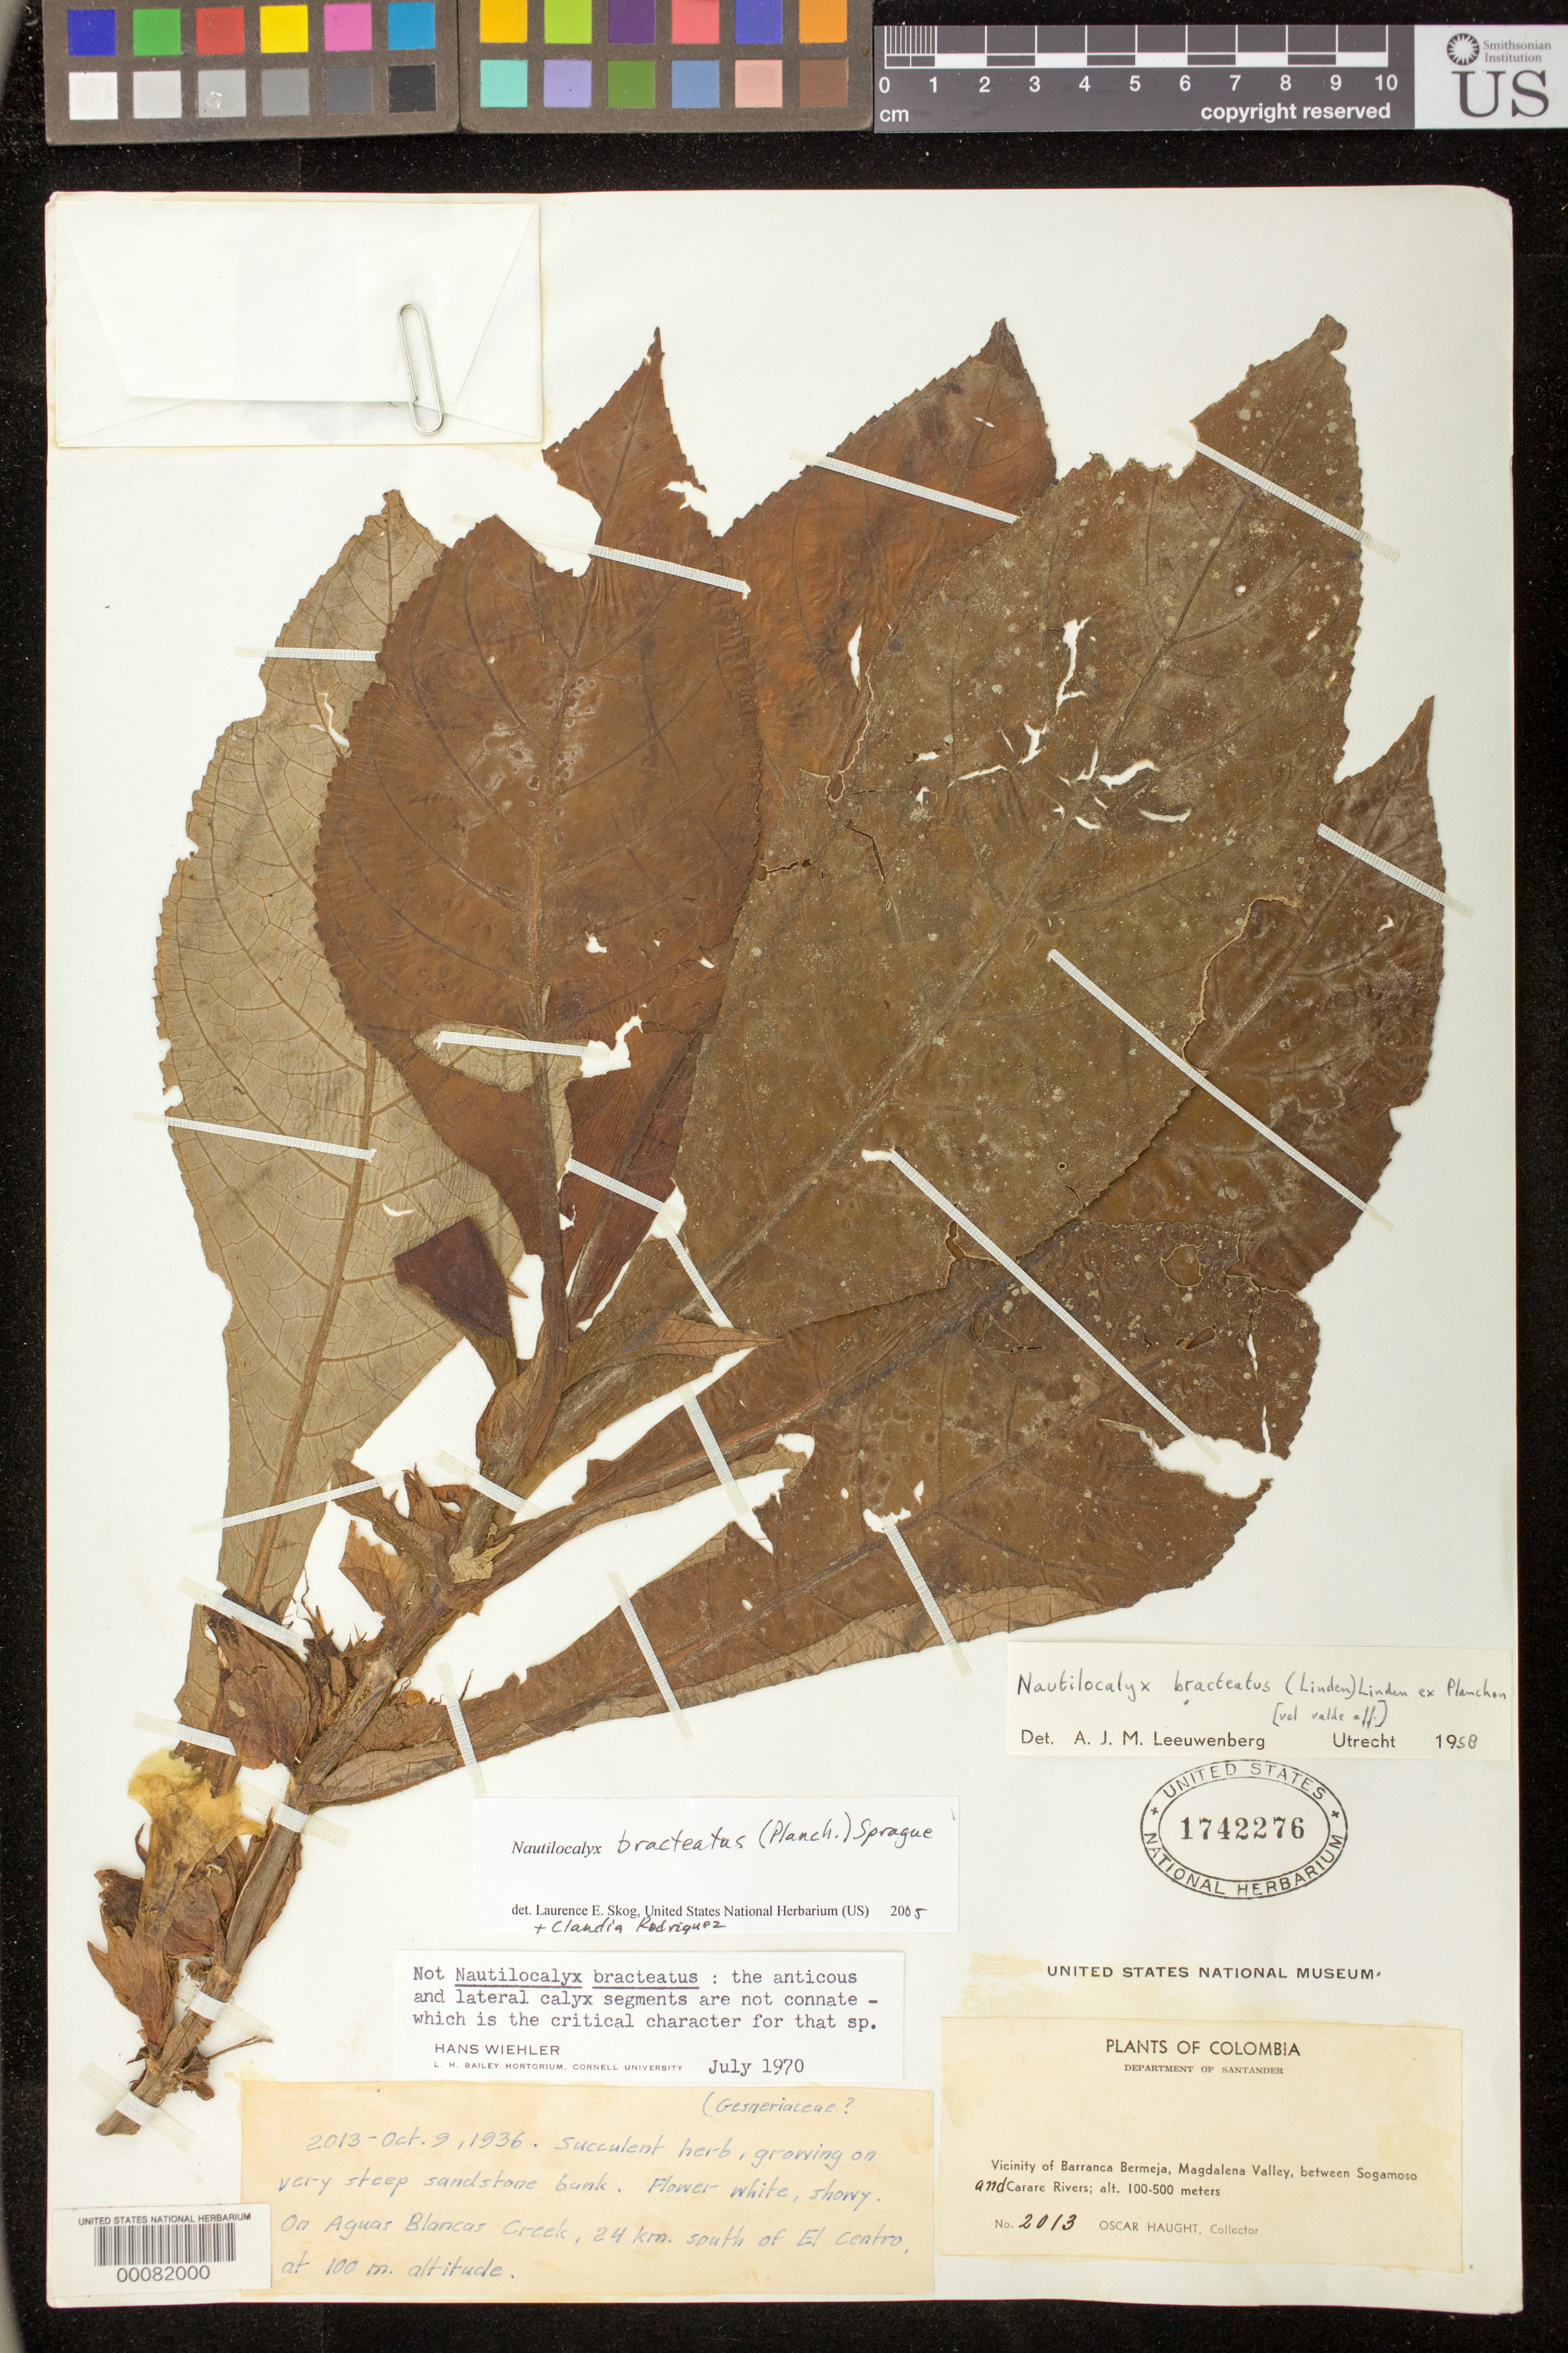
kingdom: Plantae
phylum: Tracheophyta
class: Magnoliopsida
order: Lamiales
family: Gesneriaceae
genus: Nautilocalyx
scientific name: Nautilocalyx bracteatus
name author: (Planch.) Sprague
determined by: Rodríguez-Flores, C. I.; Skog, L. E.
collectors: O. L. Haught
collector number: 2013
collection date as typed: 09 Oct 1936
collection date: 1936-10-09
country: Colombia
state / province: Santander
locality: Vicinity of Barranca Bermeja, Magdalena valley, between Sogamoso and Carare Rivers, on Aguas Blancas Creek, 24 km S of El Centro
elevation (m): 100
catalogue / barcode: US 1742276